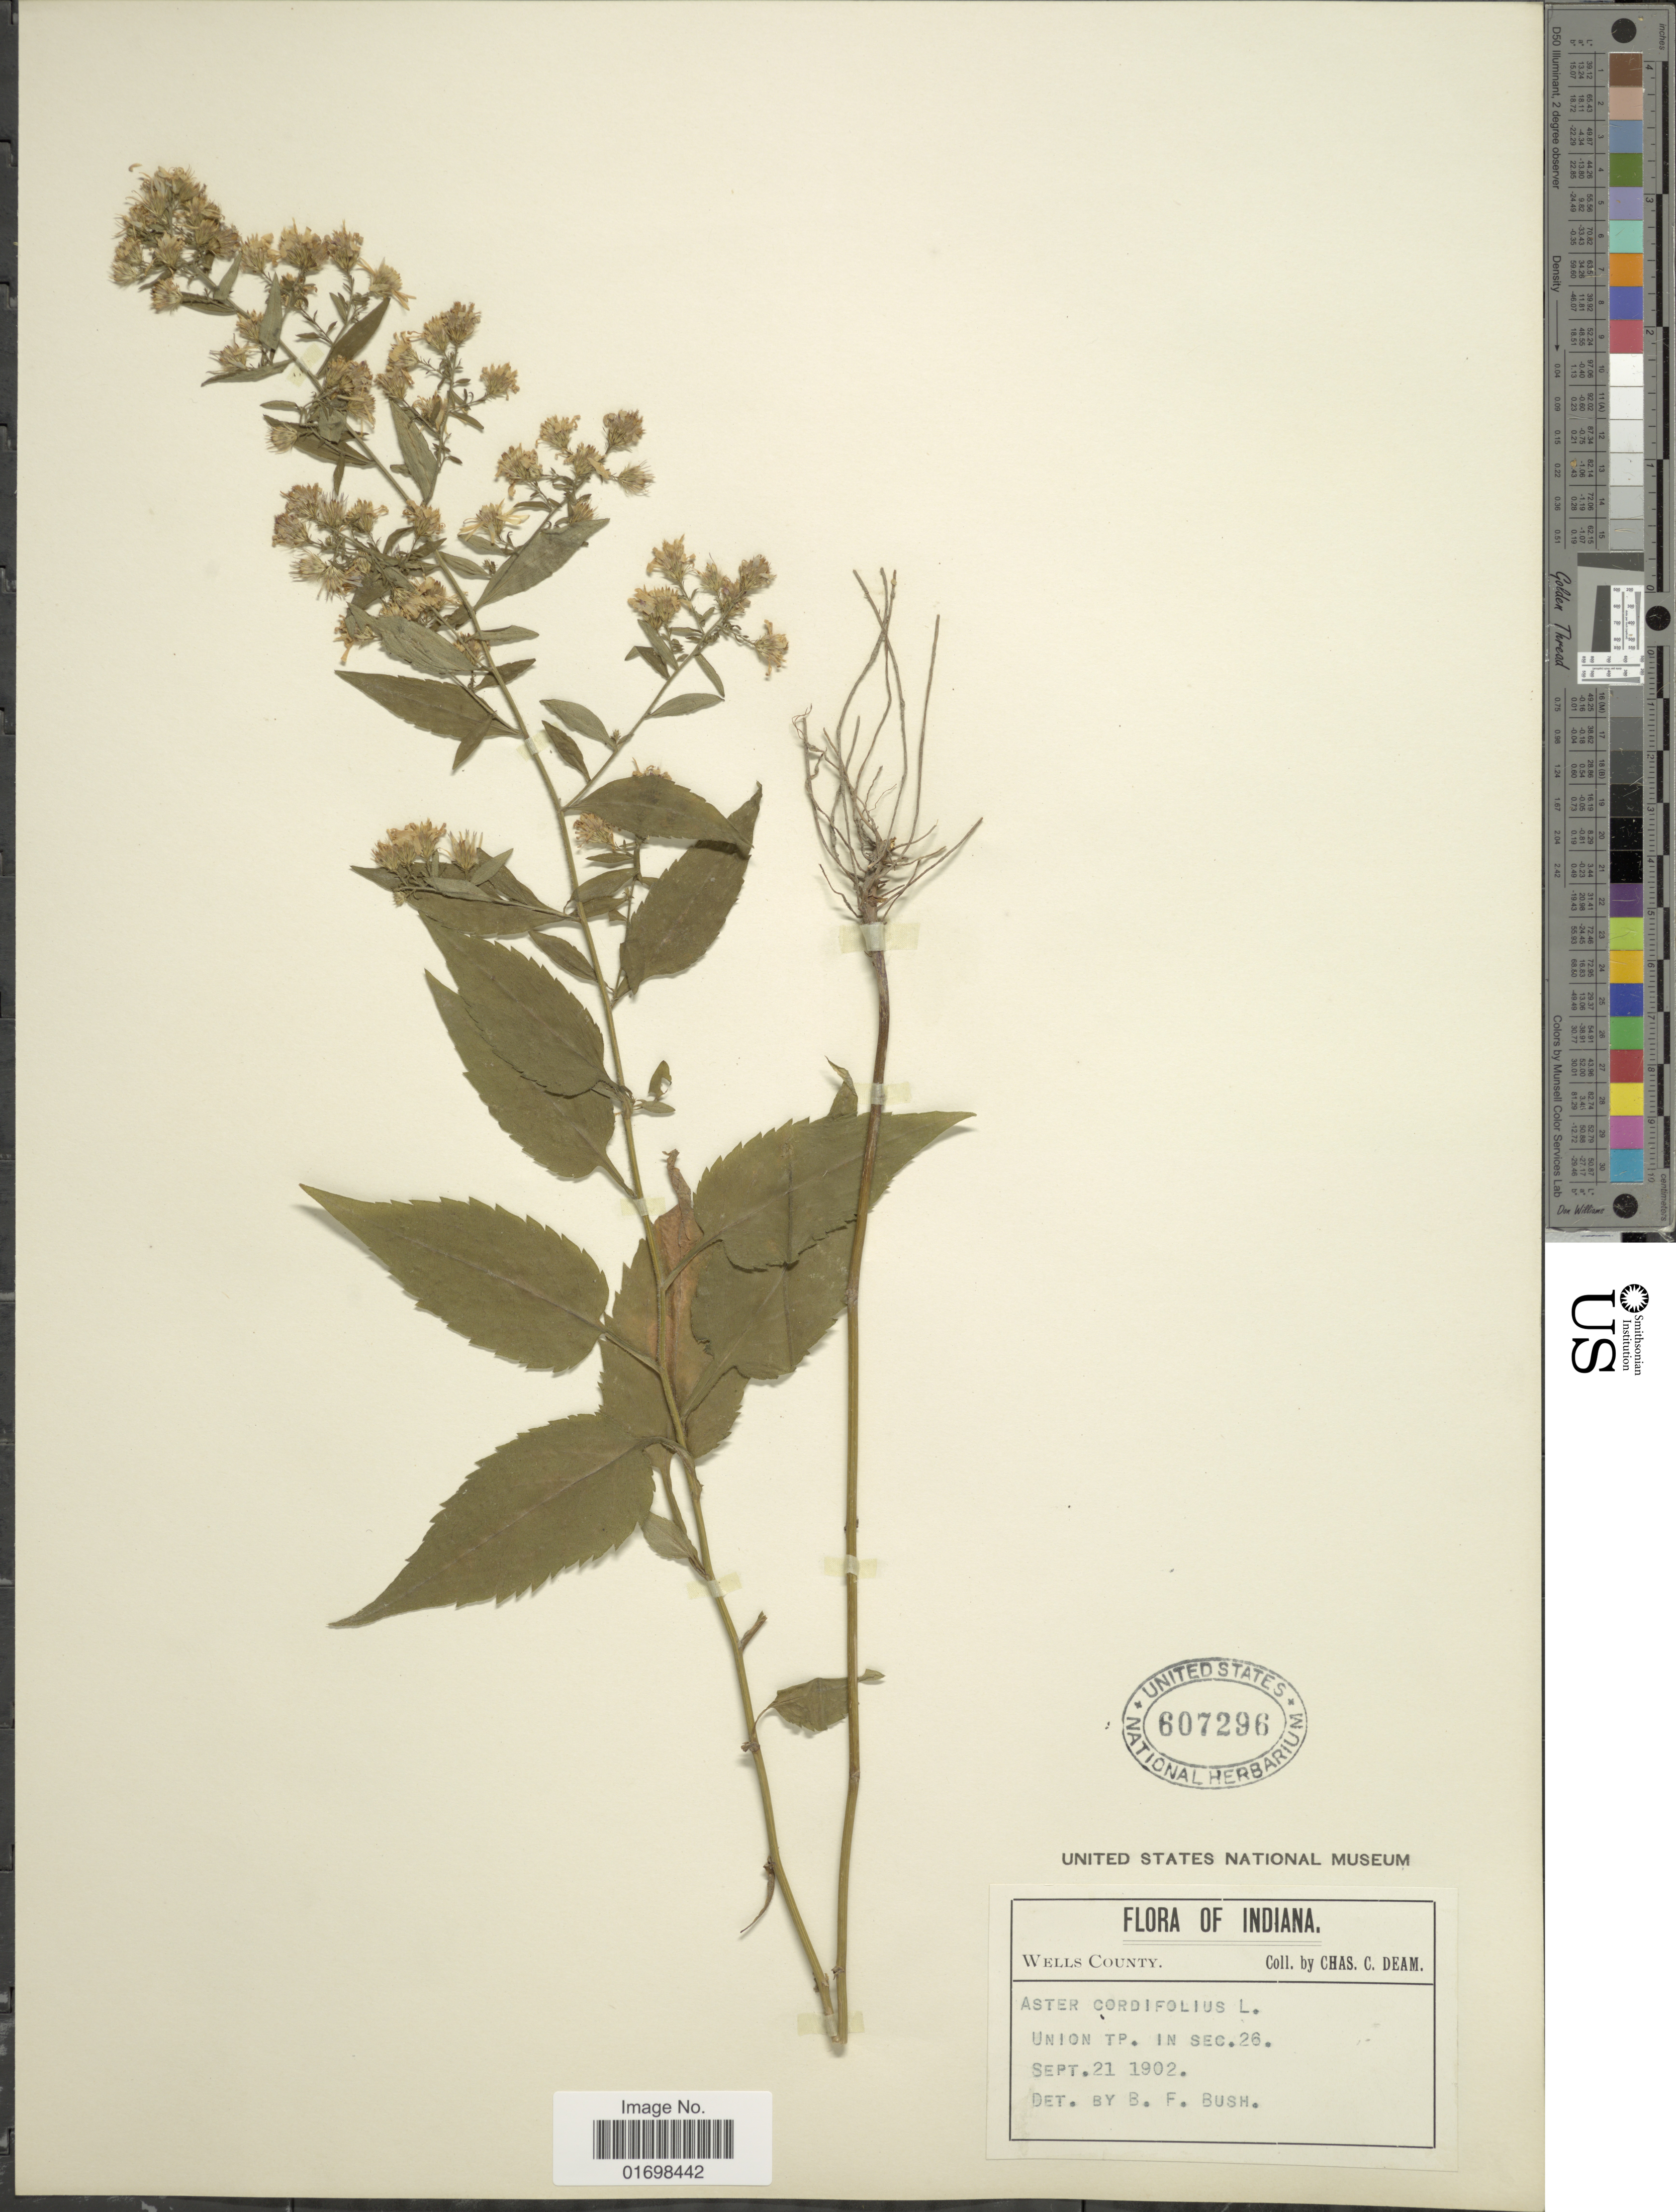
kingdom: Plantae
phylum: Tracheophyta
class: Magnoliopsida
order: Asterales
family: Asteraceae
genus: Symphyotrichum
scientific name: Symphyotrichum cordifolium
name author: (L.) G.L. Nesom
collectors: C. C. Deam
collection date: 1902-09-21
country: United States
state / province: Indiana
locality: Union Tp. In Sec. 26.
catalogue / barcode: US 607296